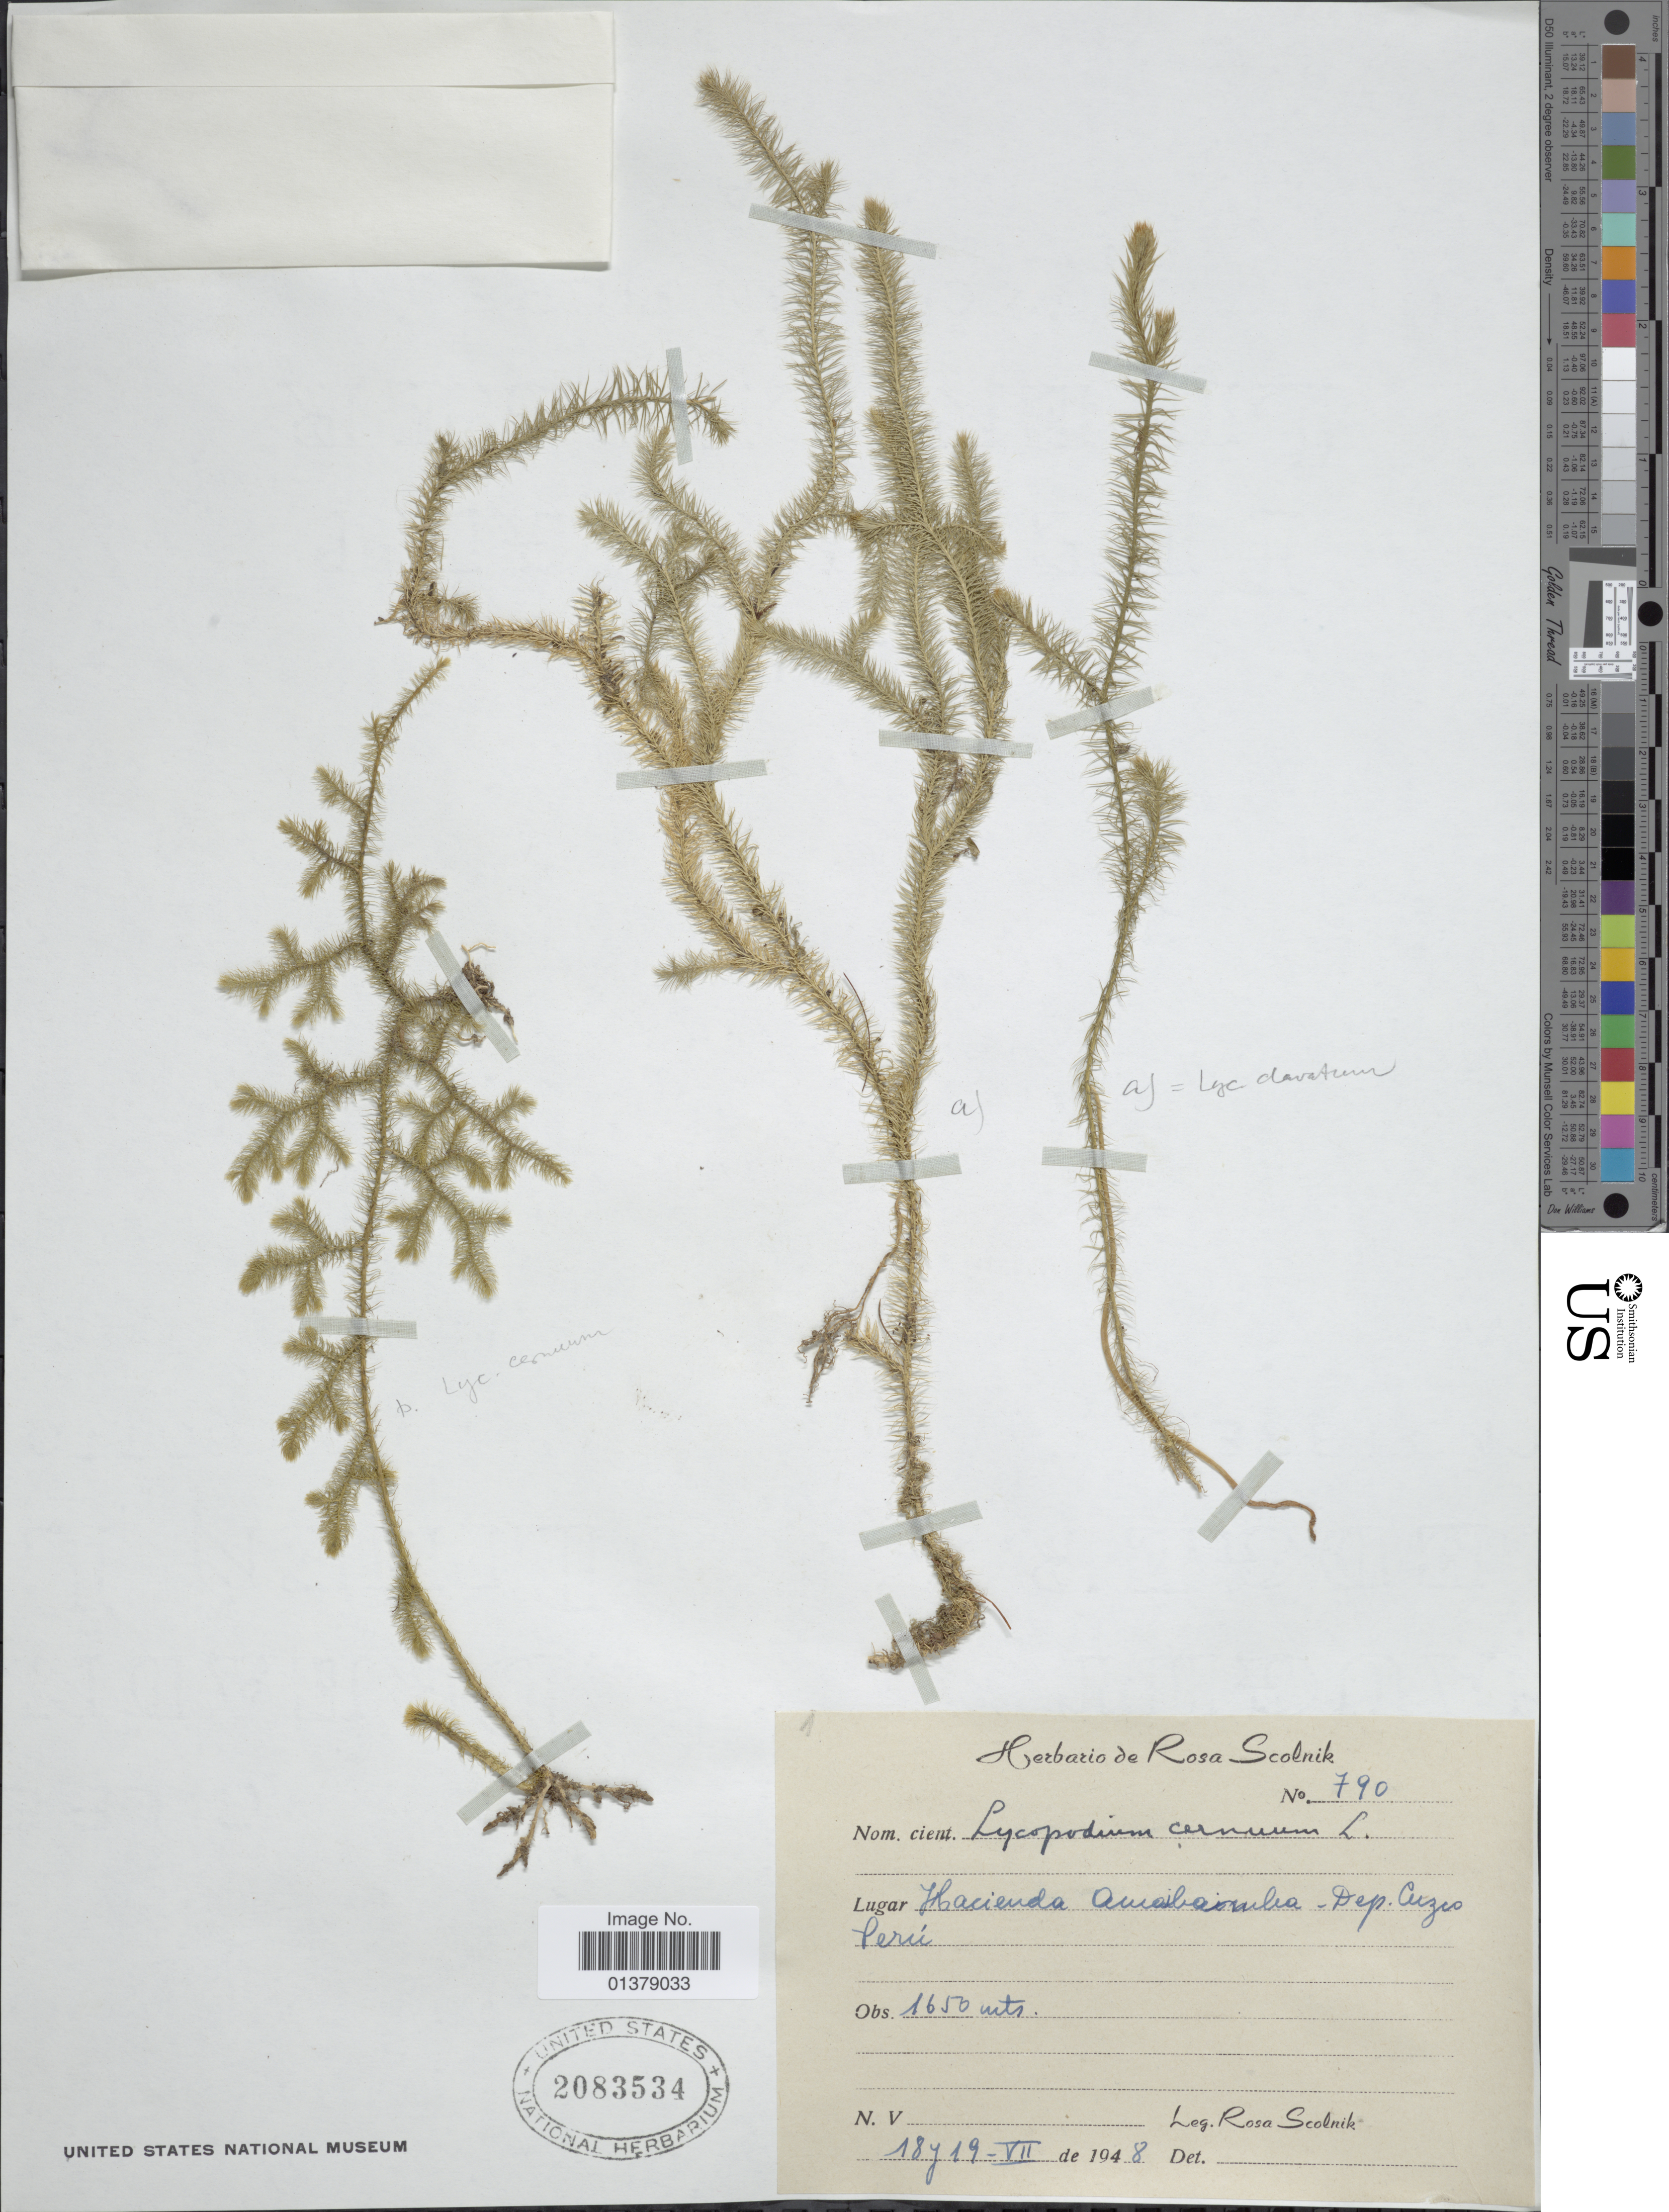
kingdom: Plantae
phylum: Tracheophyta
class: Lycopodiopsida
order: Lycopodiales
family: Lycopodiaceae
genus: Palhinhaea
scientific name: Palhinhaea cernua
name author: (L.) Vasc. & Franco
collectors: R. Scolnik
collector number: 790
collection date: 1948-07-18/1948-07-19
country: Peru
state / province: Cusco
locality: Hacienda Amaibamba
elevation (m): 1650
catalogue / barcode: US 2083534